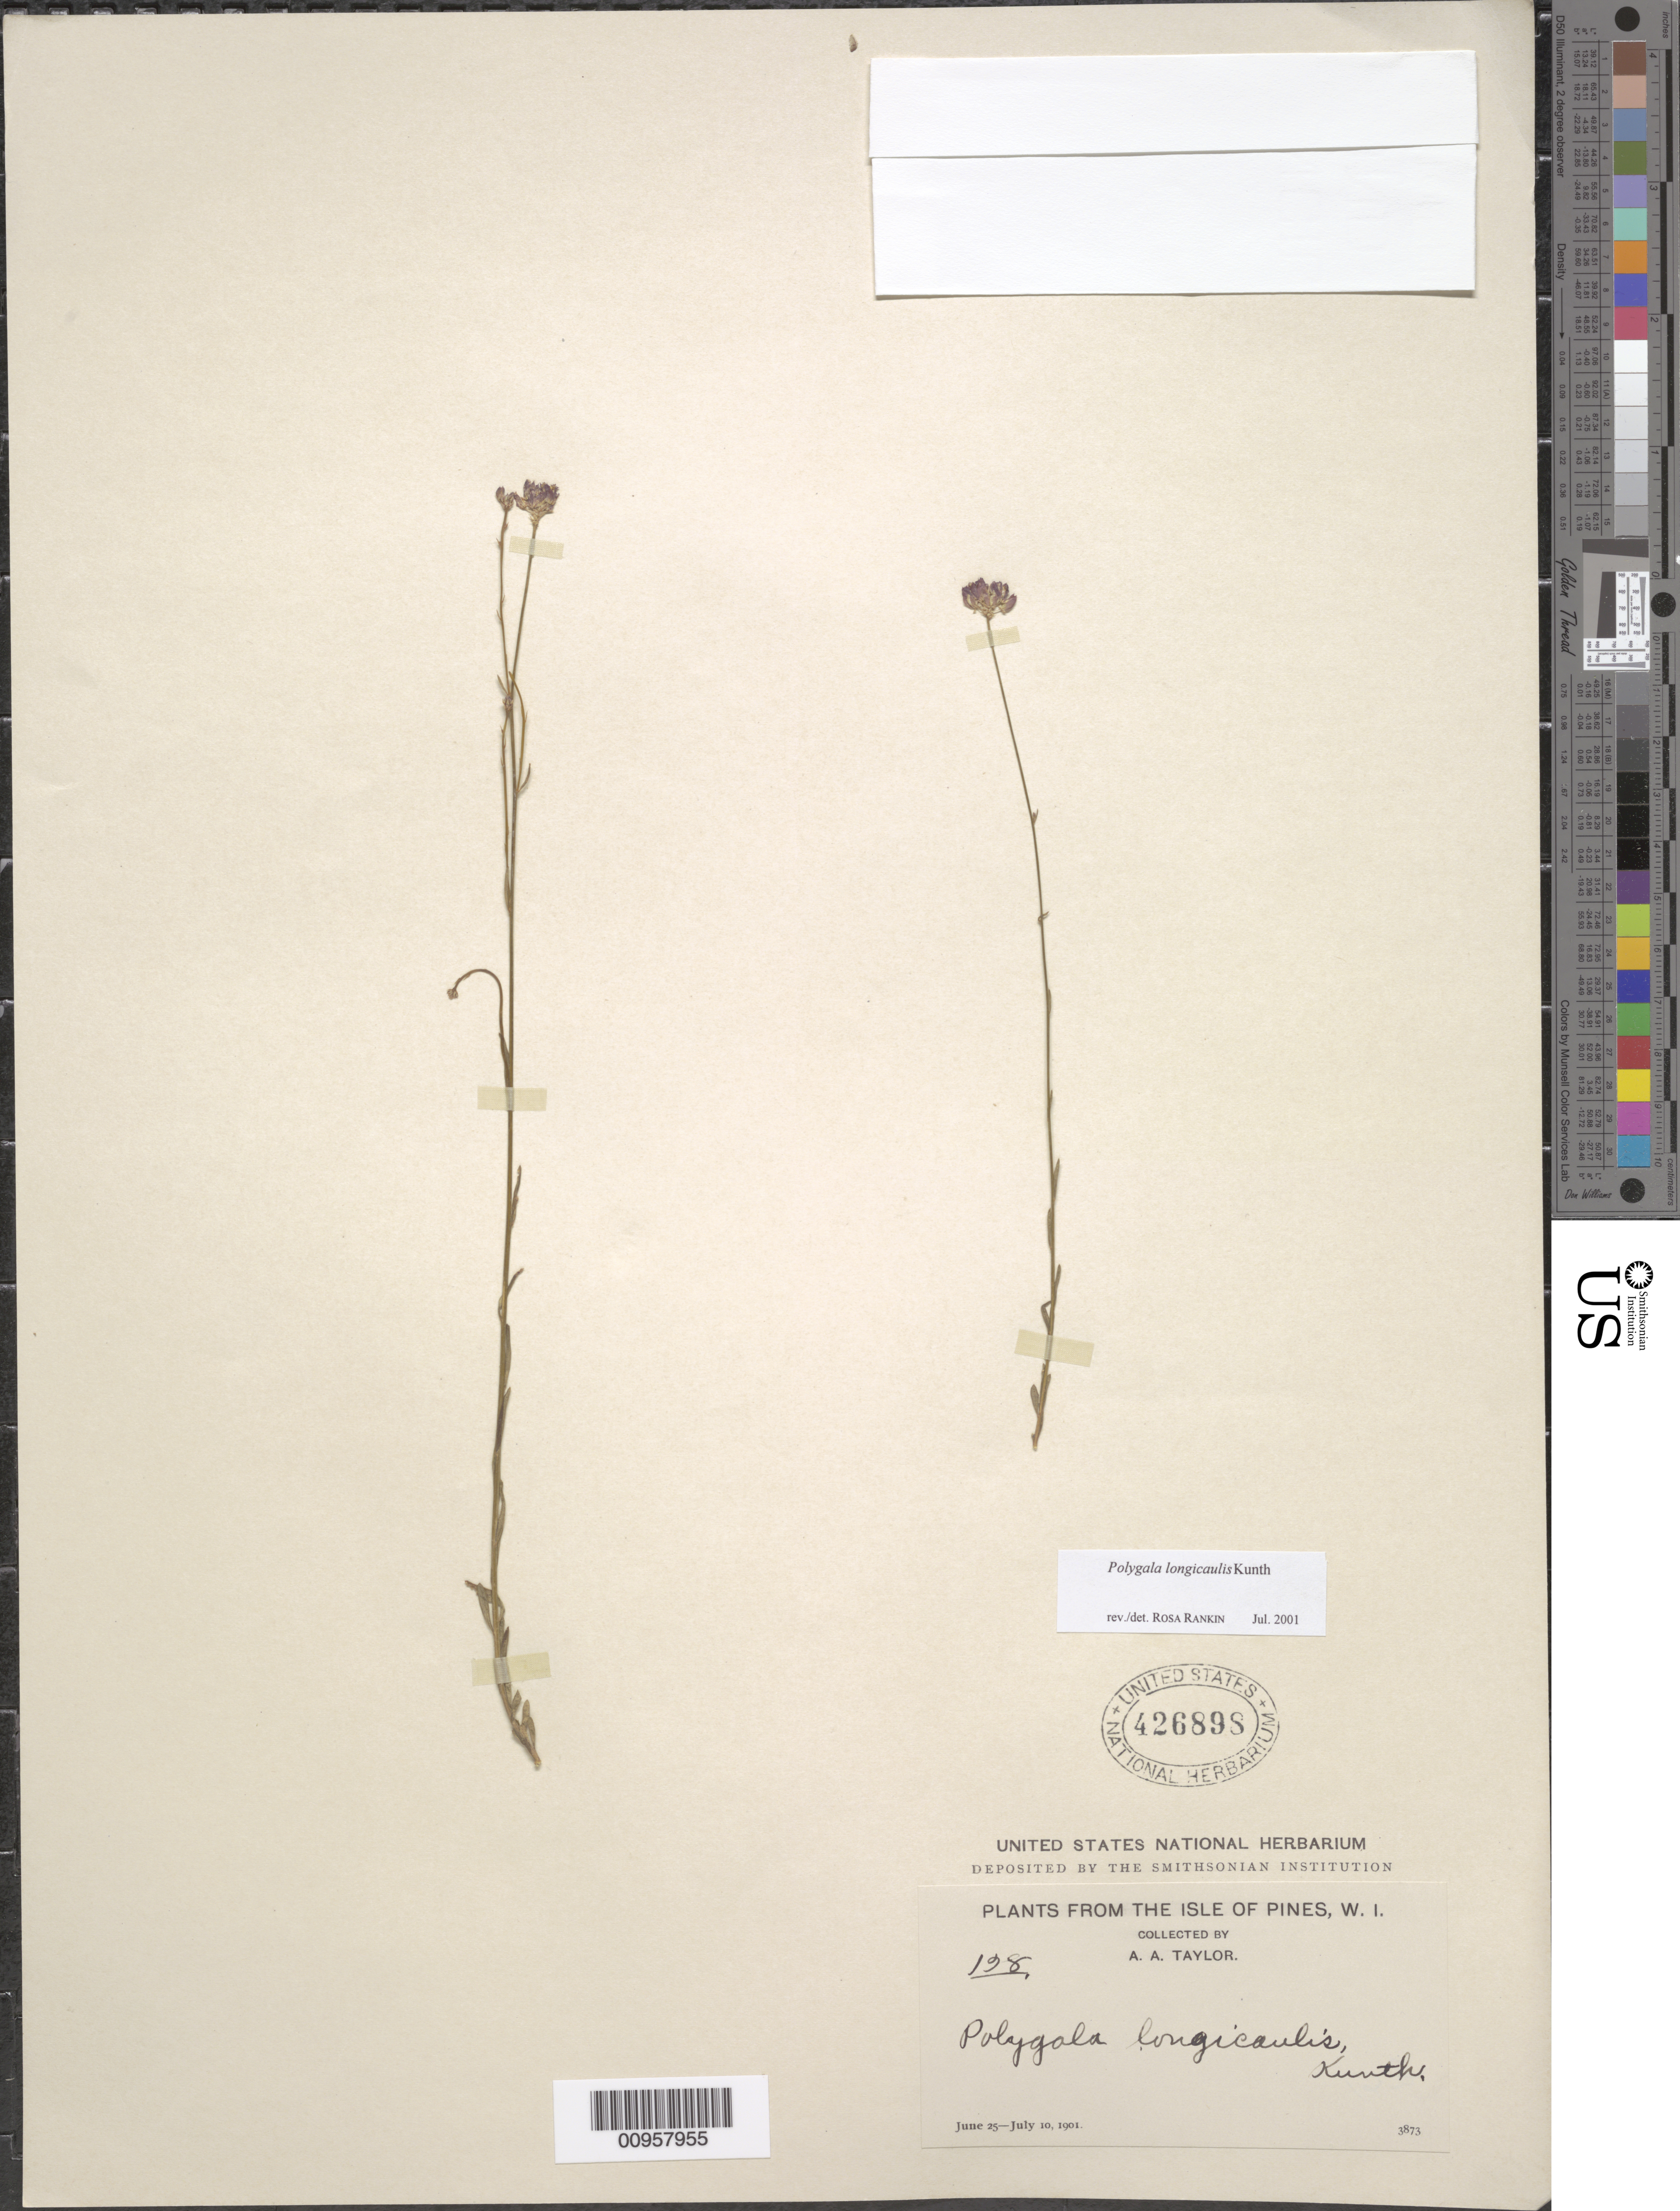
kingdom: Plantae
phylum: Tracheophyta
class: Magnoliopsida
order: Fabales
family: Polygalaceae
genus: Polygala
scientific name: Polygala longicaulis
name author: Kunth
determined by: Rankin Rodriguez, Rosa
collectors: A. A. Taylor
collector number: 198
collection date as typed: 25 Jun 1901 to 30 Jul 1901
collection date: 1901-06-25/1901-07-30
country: Cuba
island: Cuba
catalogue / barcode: US 426898